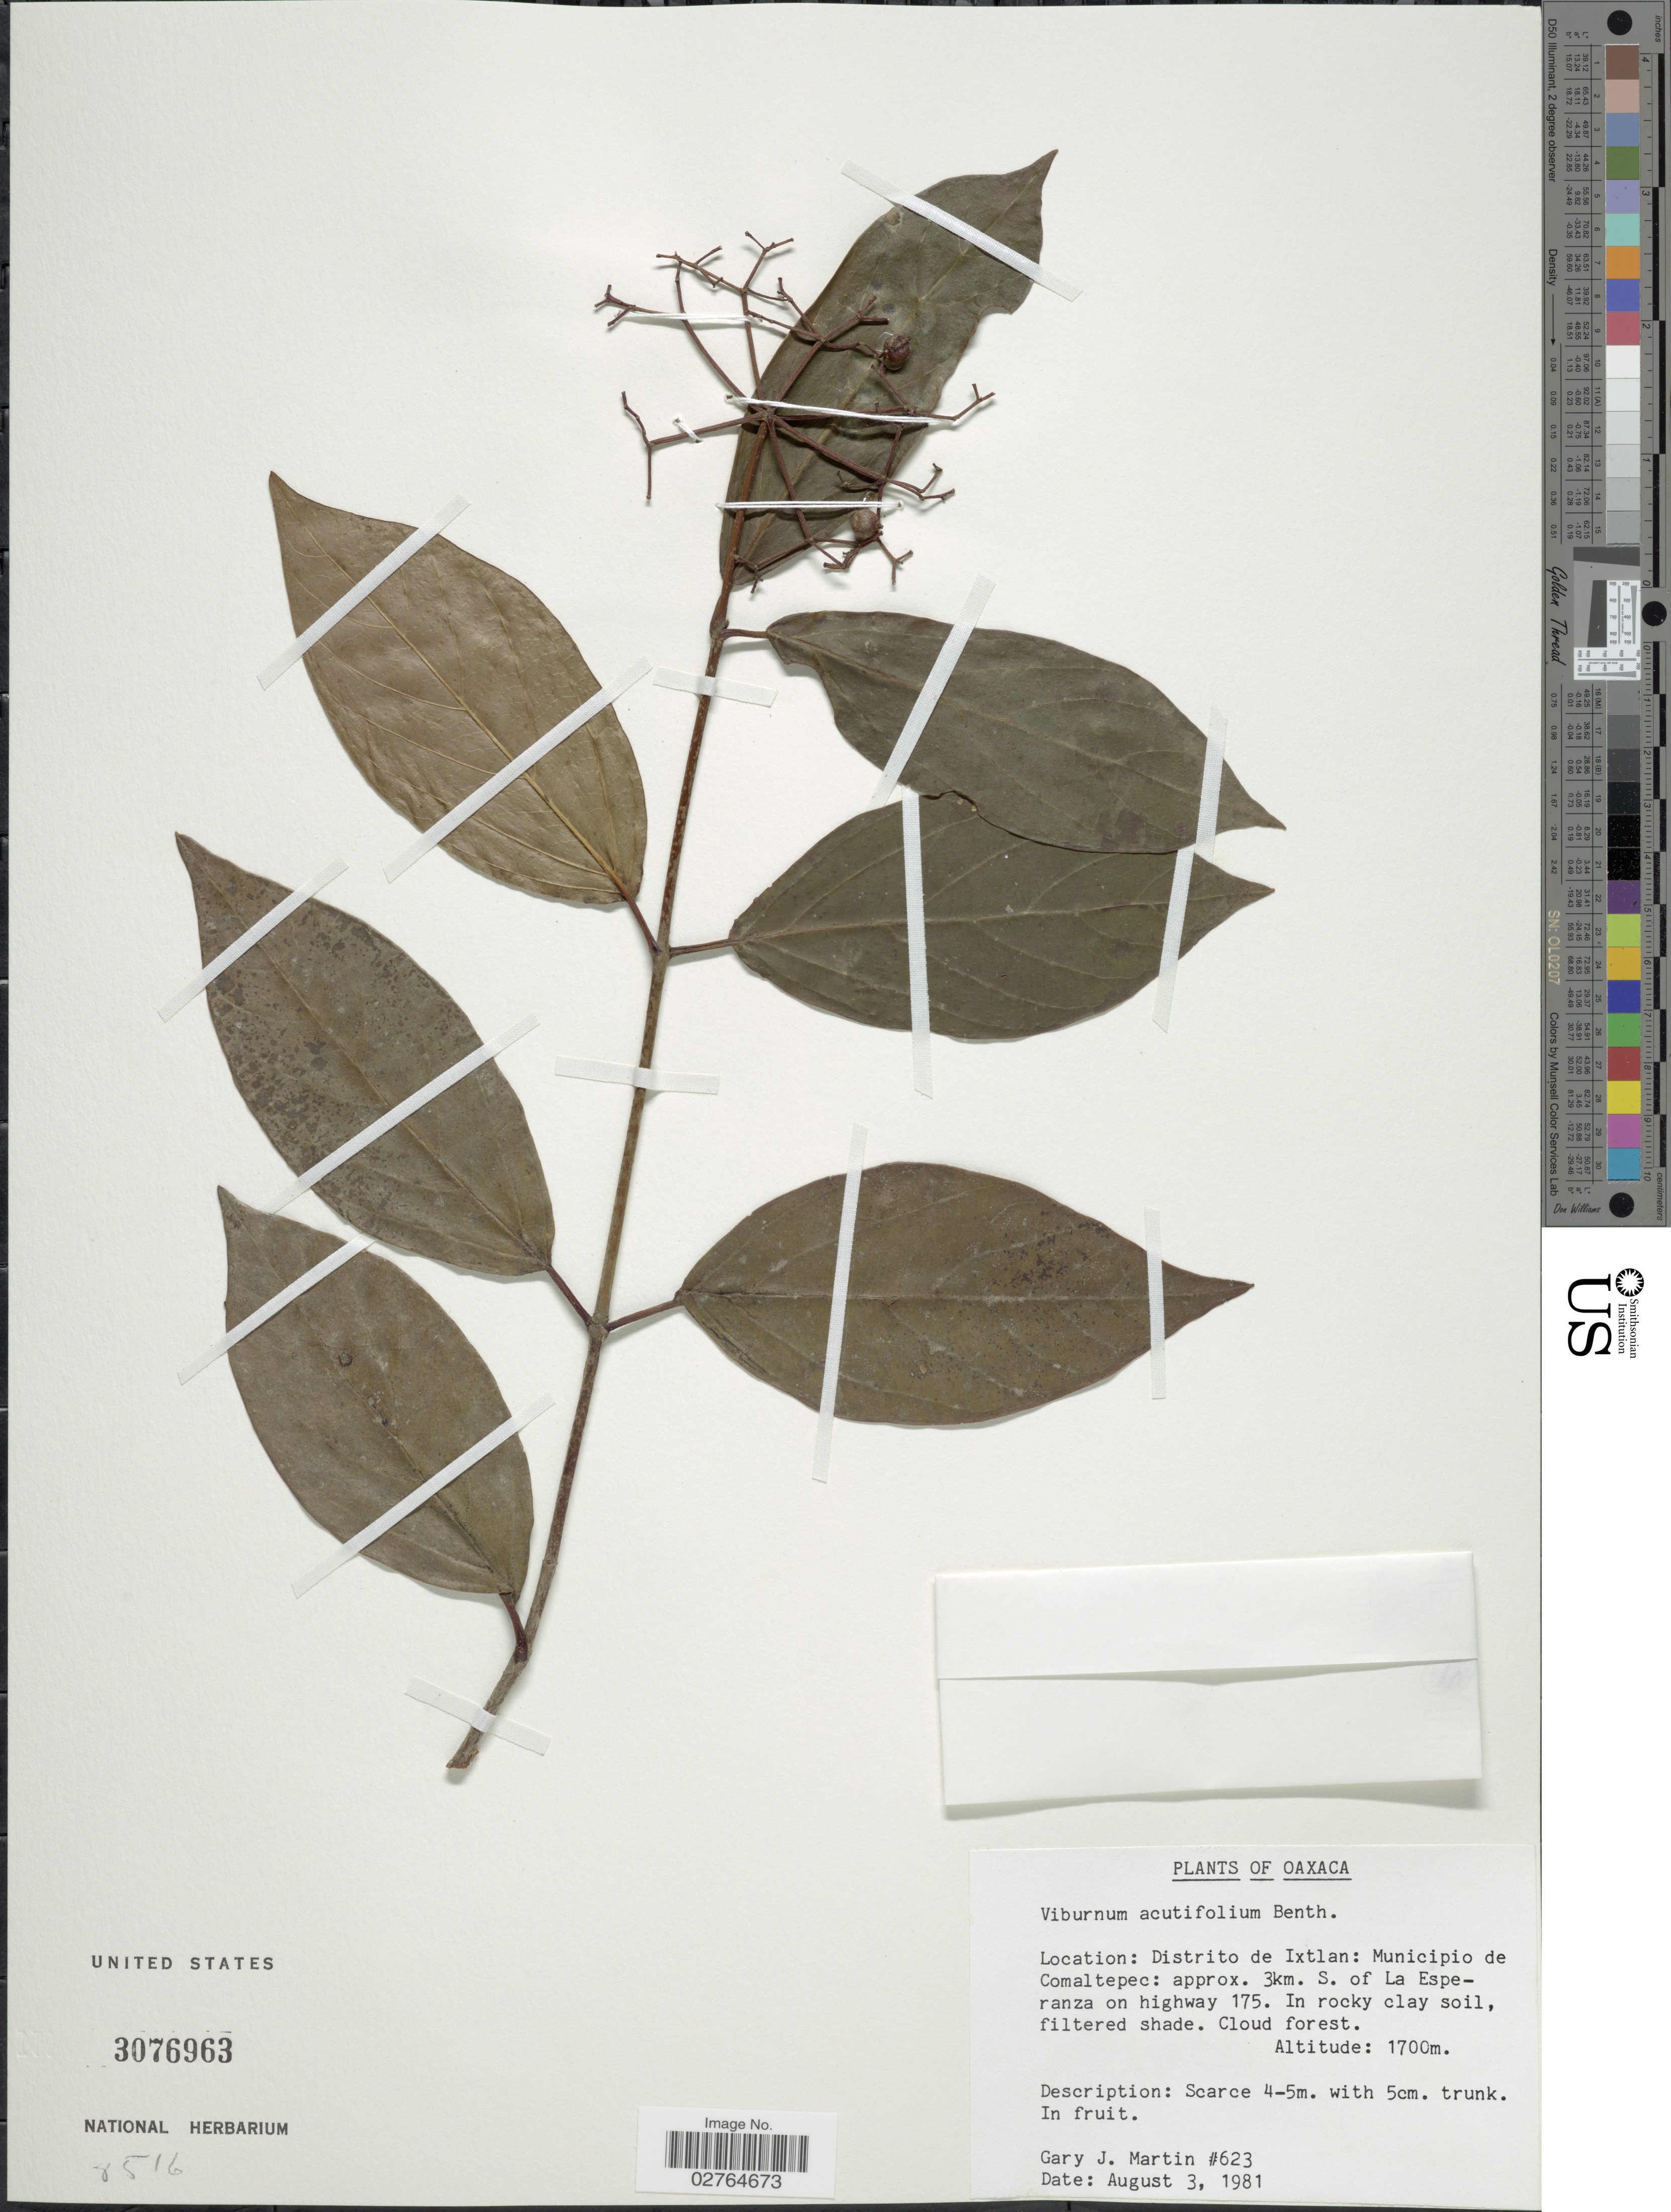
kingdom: Plantae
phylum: Tracheophyta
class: Magnoliopsida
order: Dipsacales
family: Viburnaceae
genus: Viburnum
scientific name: Viburnum acutifolium subsp. acutifolium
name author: Benth.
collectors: G. J. Martin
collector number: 623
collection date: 1981-08-03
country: Mexico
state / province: Oaxaca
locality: Distrito de Ixtlan: Municipio de Comaltepec: approx. 3km. S. of La Esperanza on highway 175.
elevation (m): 1700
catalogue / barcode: US 3076963